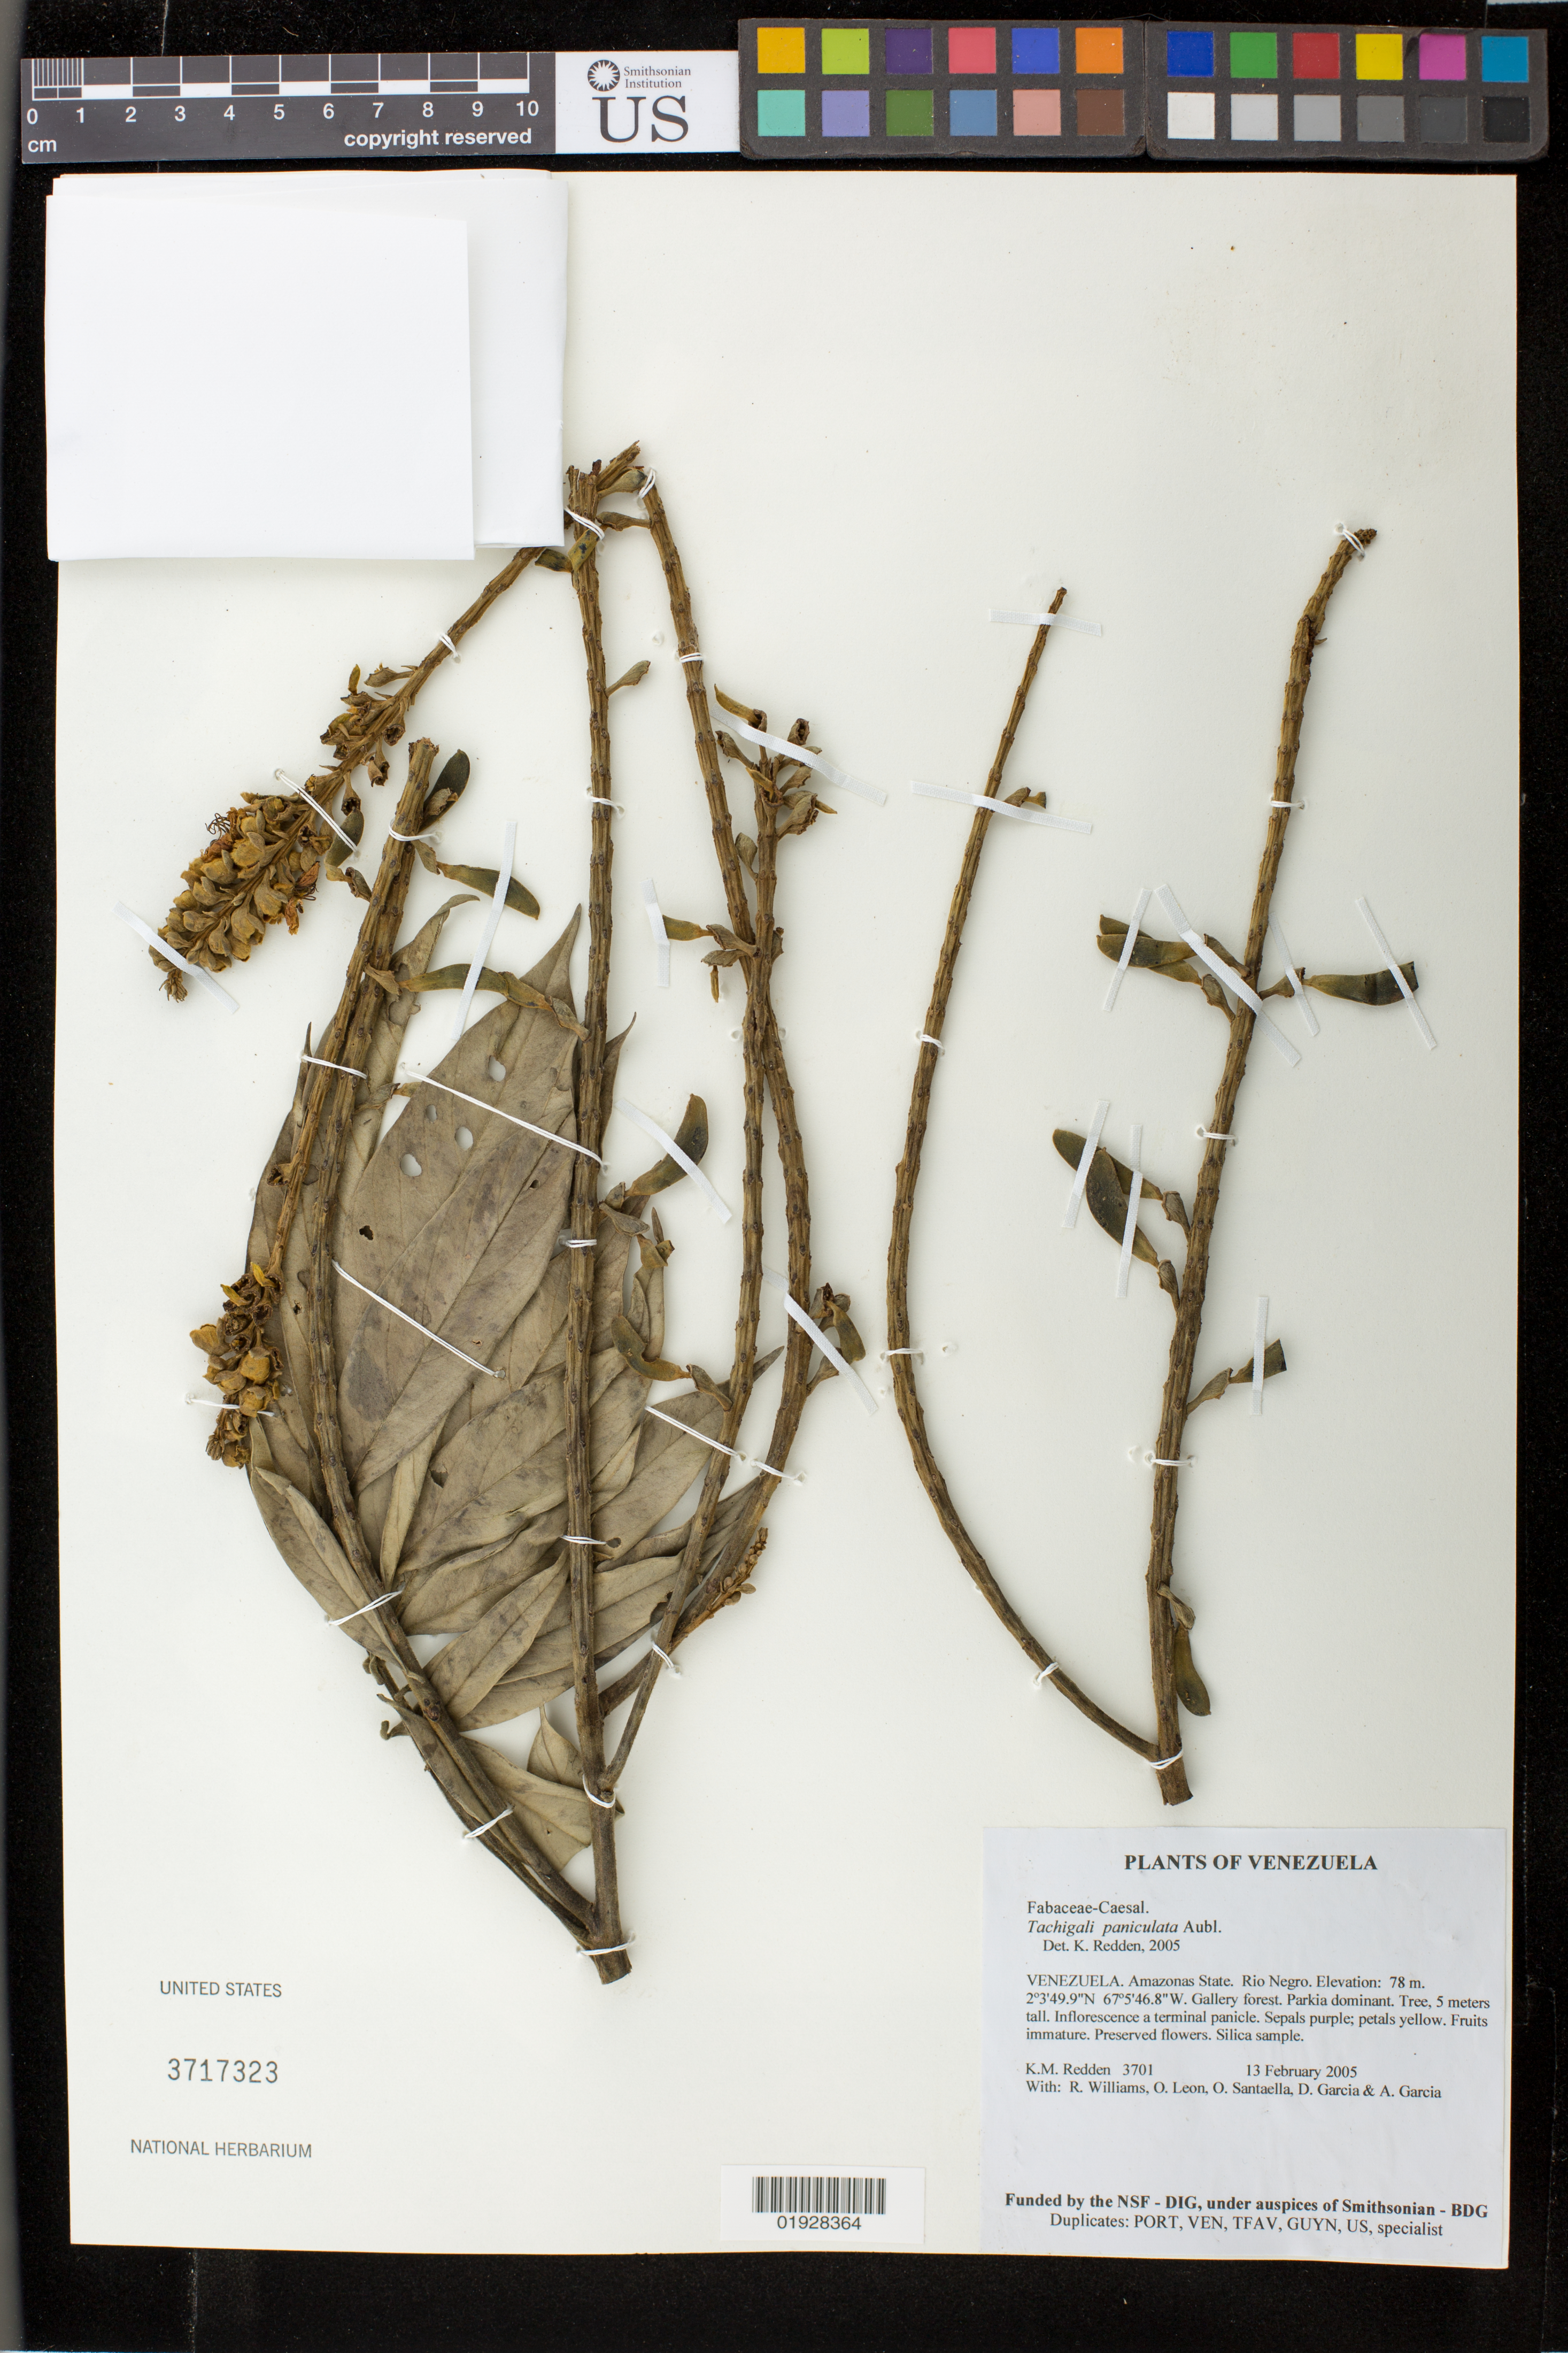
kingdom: Plantae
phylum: Tracheophyta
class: Magnoliopsida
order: Fabales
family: Fabaceae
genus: Tachigali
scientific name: Tachigali paniculata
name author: Aubl.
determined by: Redden, K. M.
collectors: K. M. Redden, R. Williams, O. León, O. Santaella, D. Garcia & A. Garcia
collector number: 3701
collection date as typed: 13 February 2005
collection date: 2005-02-13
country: Venezuela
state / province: Amazonas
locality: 28 - Rio Negro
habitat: Gallery forest. Parkia dominant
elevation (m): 78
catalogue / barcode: US 3717323